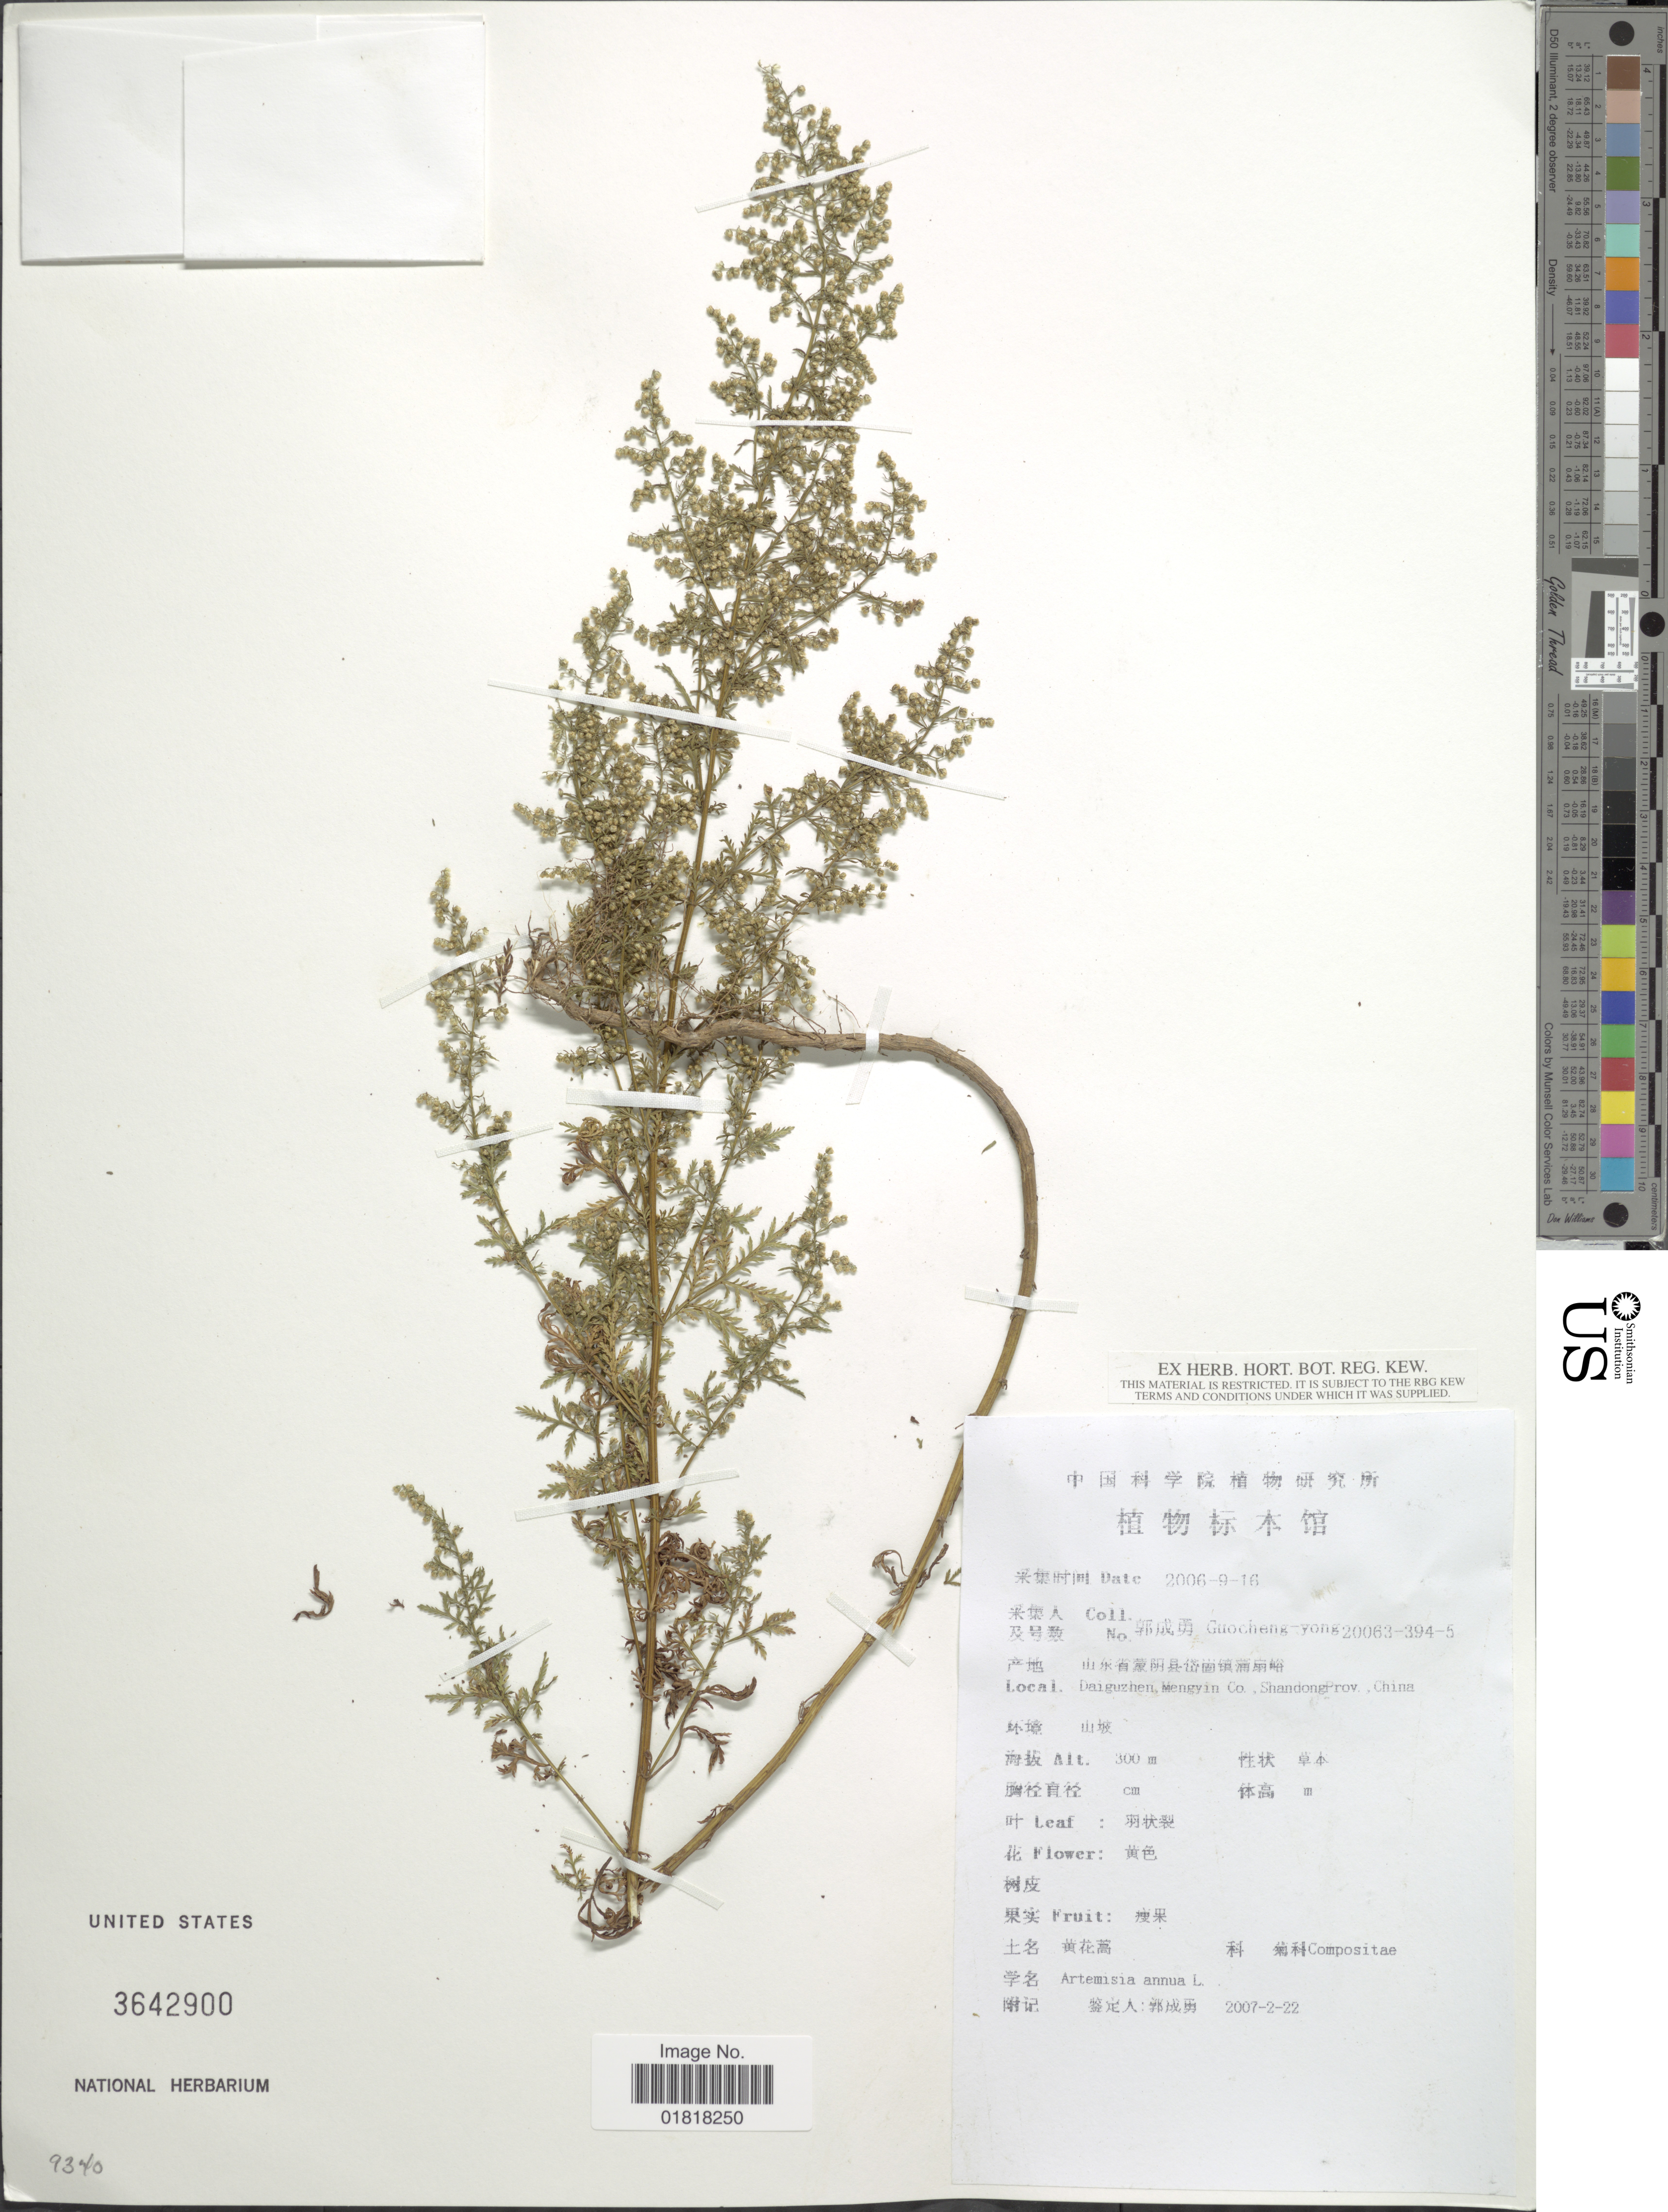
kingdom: Plantae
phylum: Tracheophyta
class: Magnoliopsida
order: Asterales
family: Asteraceae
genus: Artemisia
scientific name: Artemisia annua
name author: L.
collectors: Guo cheng-yong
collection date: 2006-09-16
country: China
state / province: Shandong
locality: Daiguzhen, Mengyin Co.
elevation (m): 300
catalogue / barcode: US 3642900